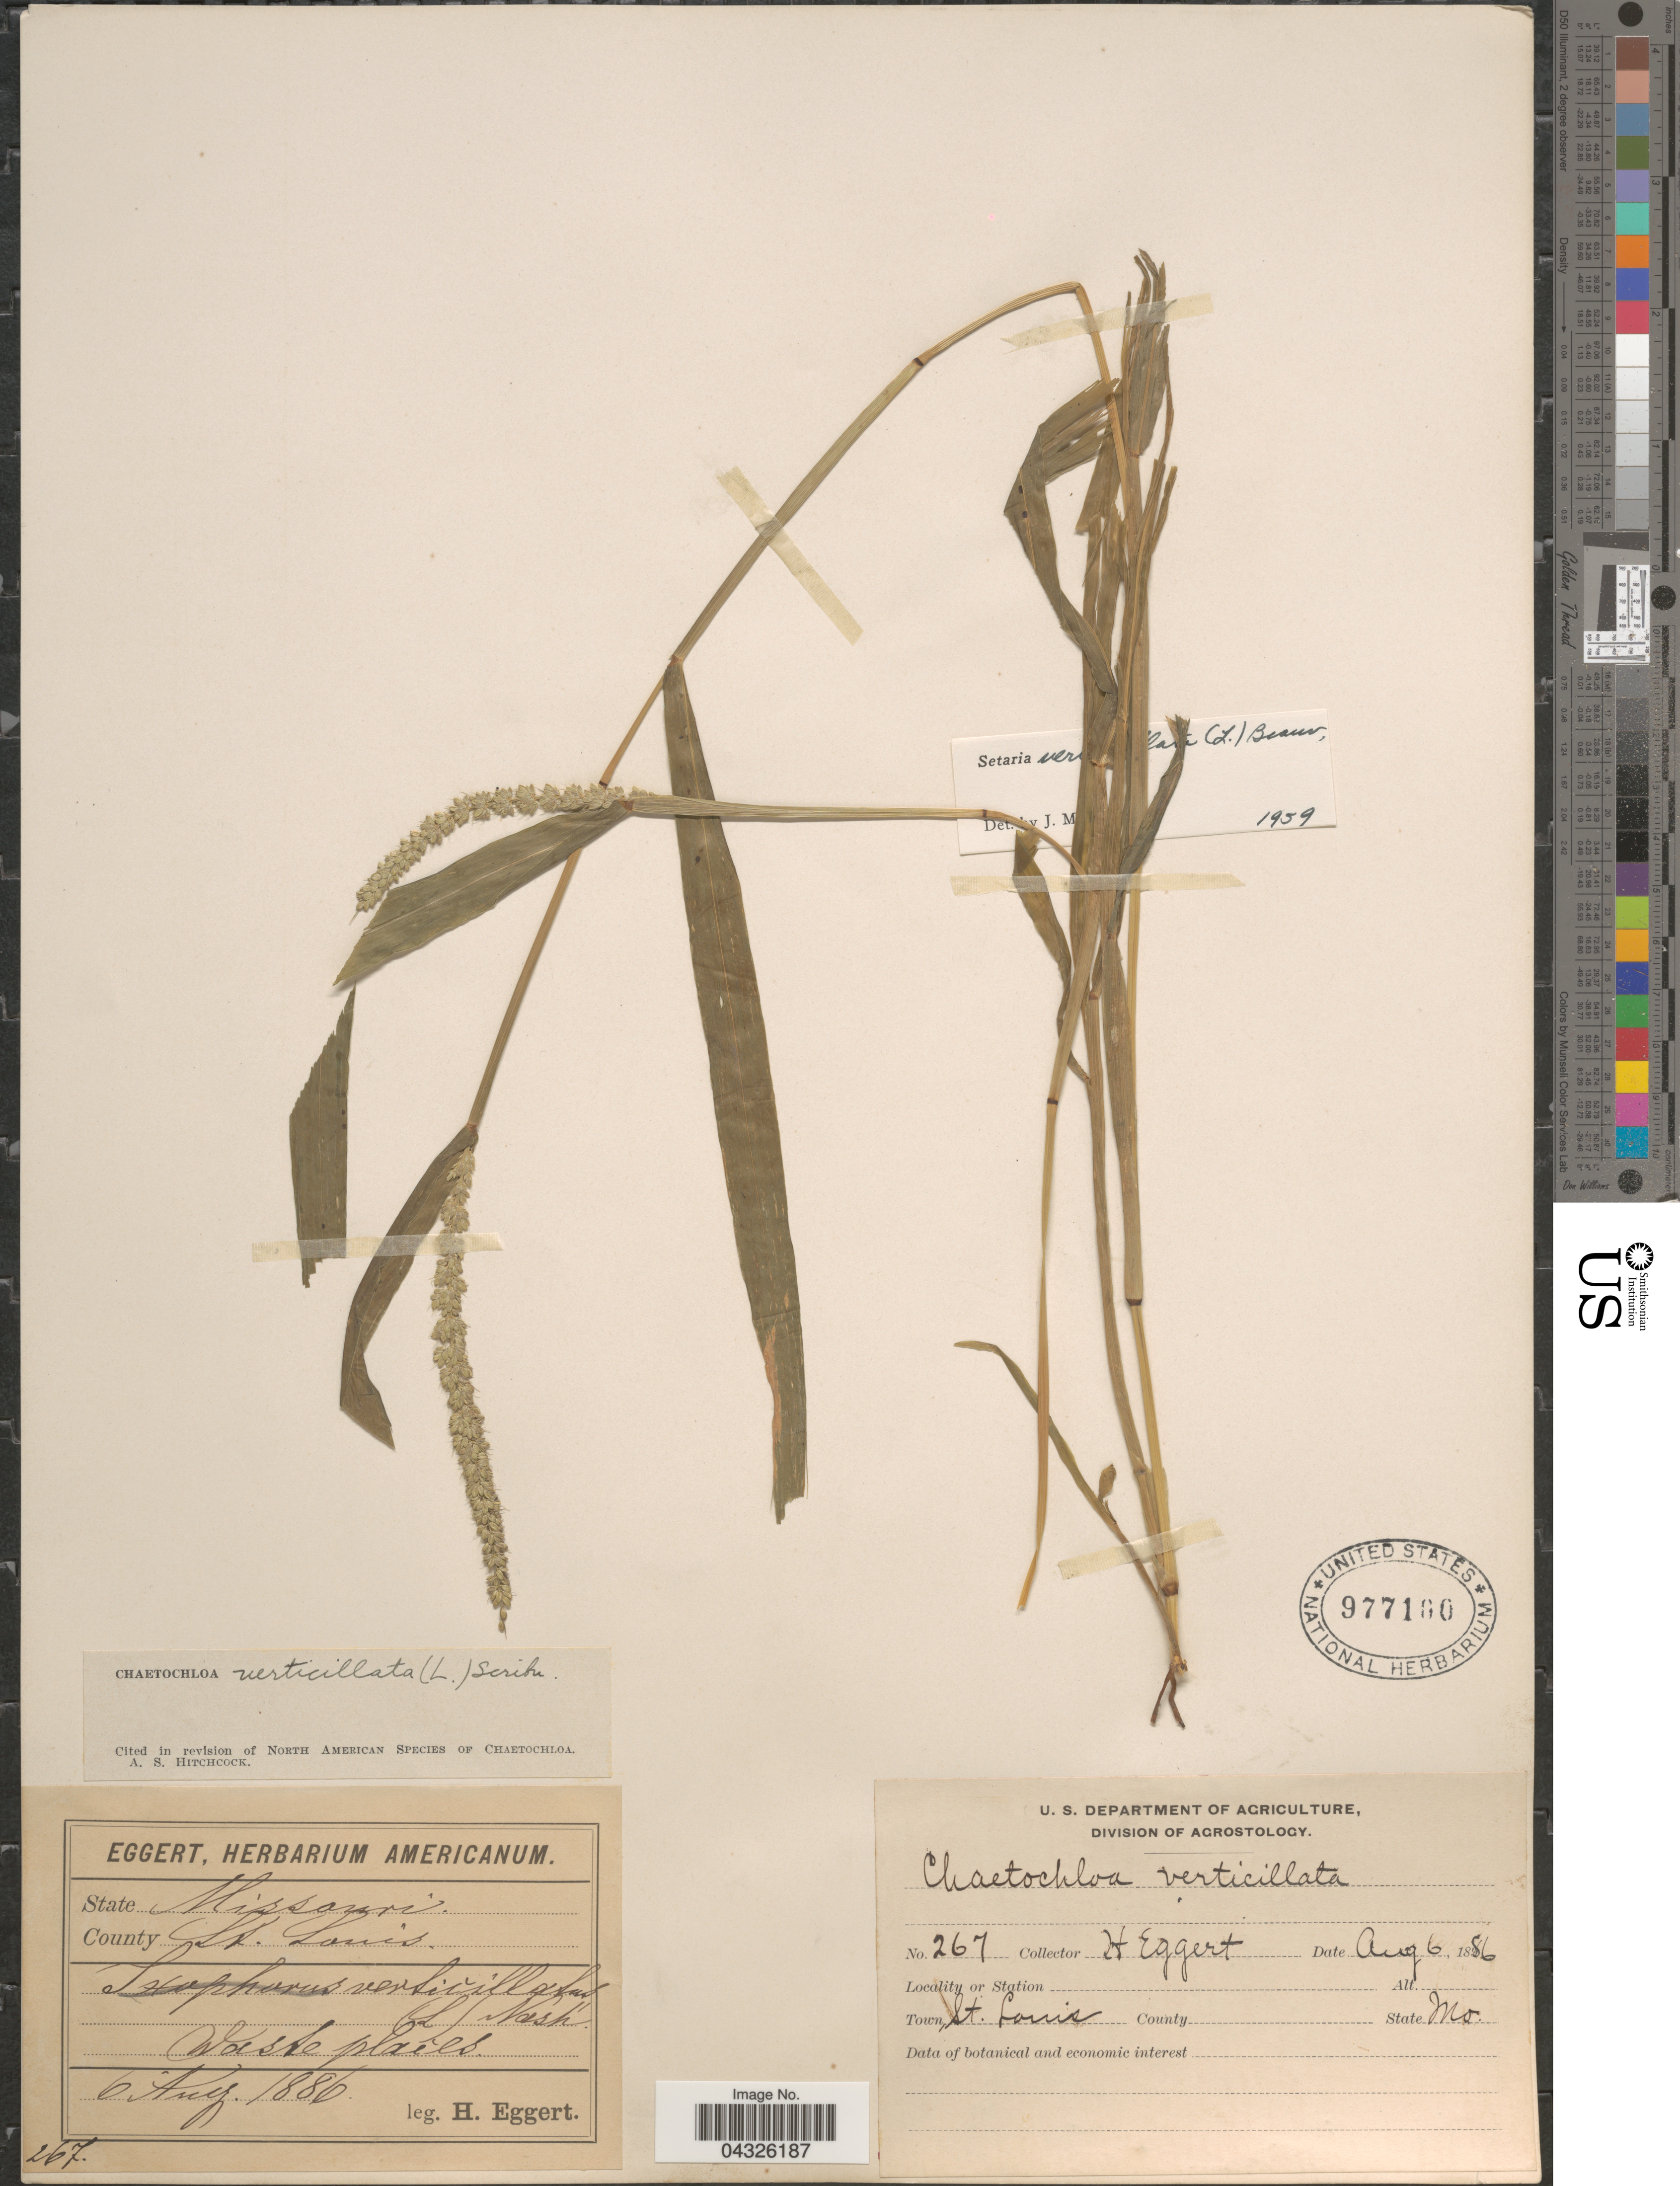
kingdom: Plantae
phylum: Tracheophyta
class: Liliopsida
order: Poales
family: Poaceae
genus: Setaria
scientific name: Setaria verticillata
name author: (L.) P. Beauv.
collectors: H. Eggert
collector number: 267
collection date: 1886-08-06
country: United States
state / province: Missouri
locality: County St. Louis.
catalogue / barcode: US 977100